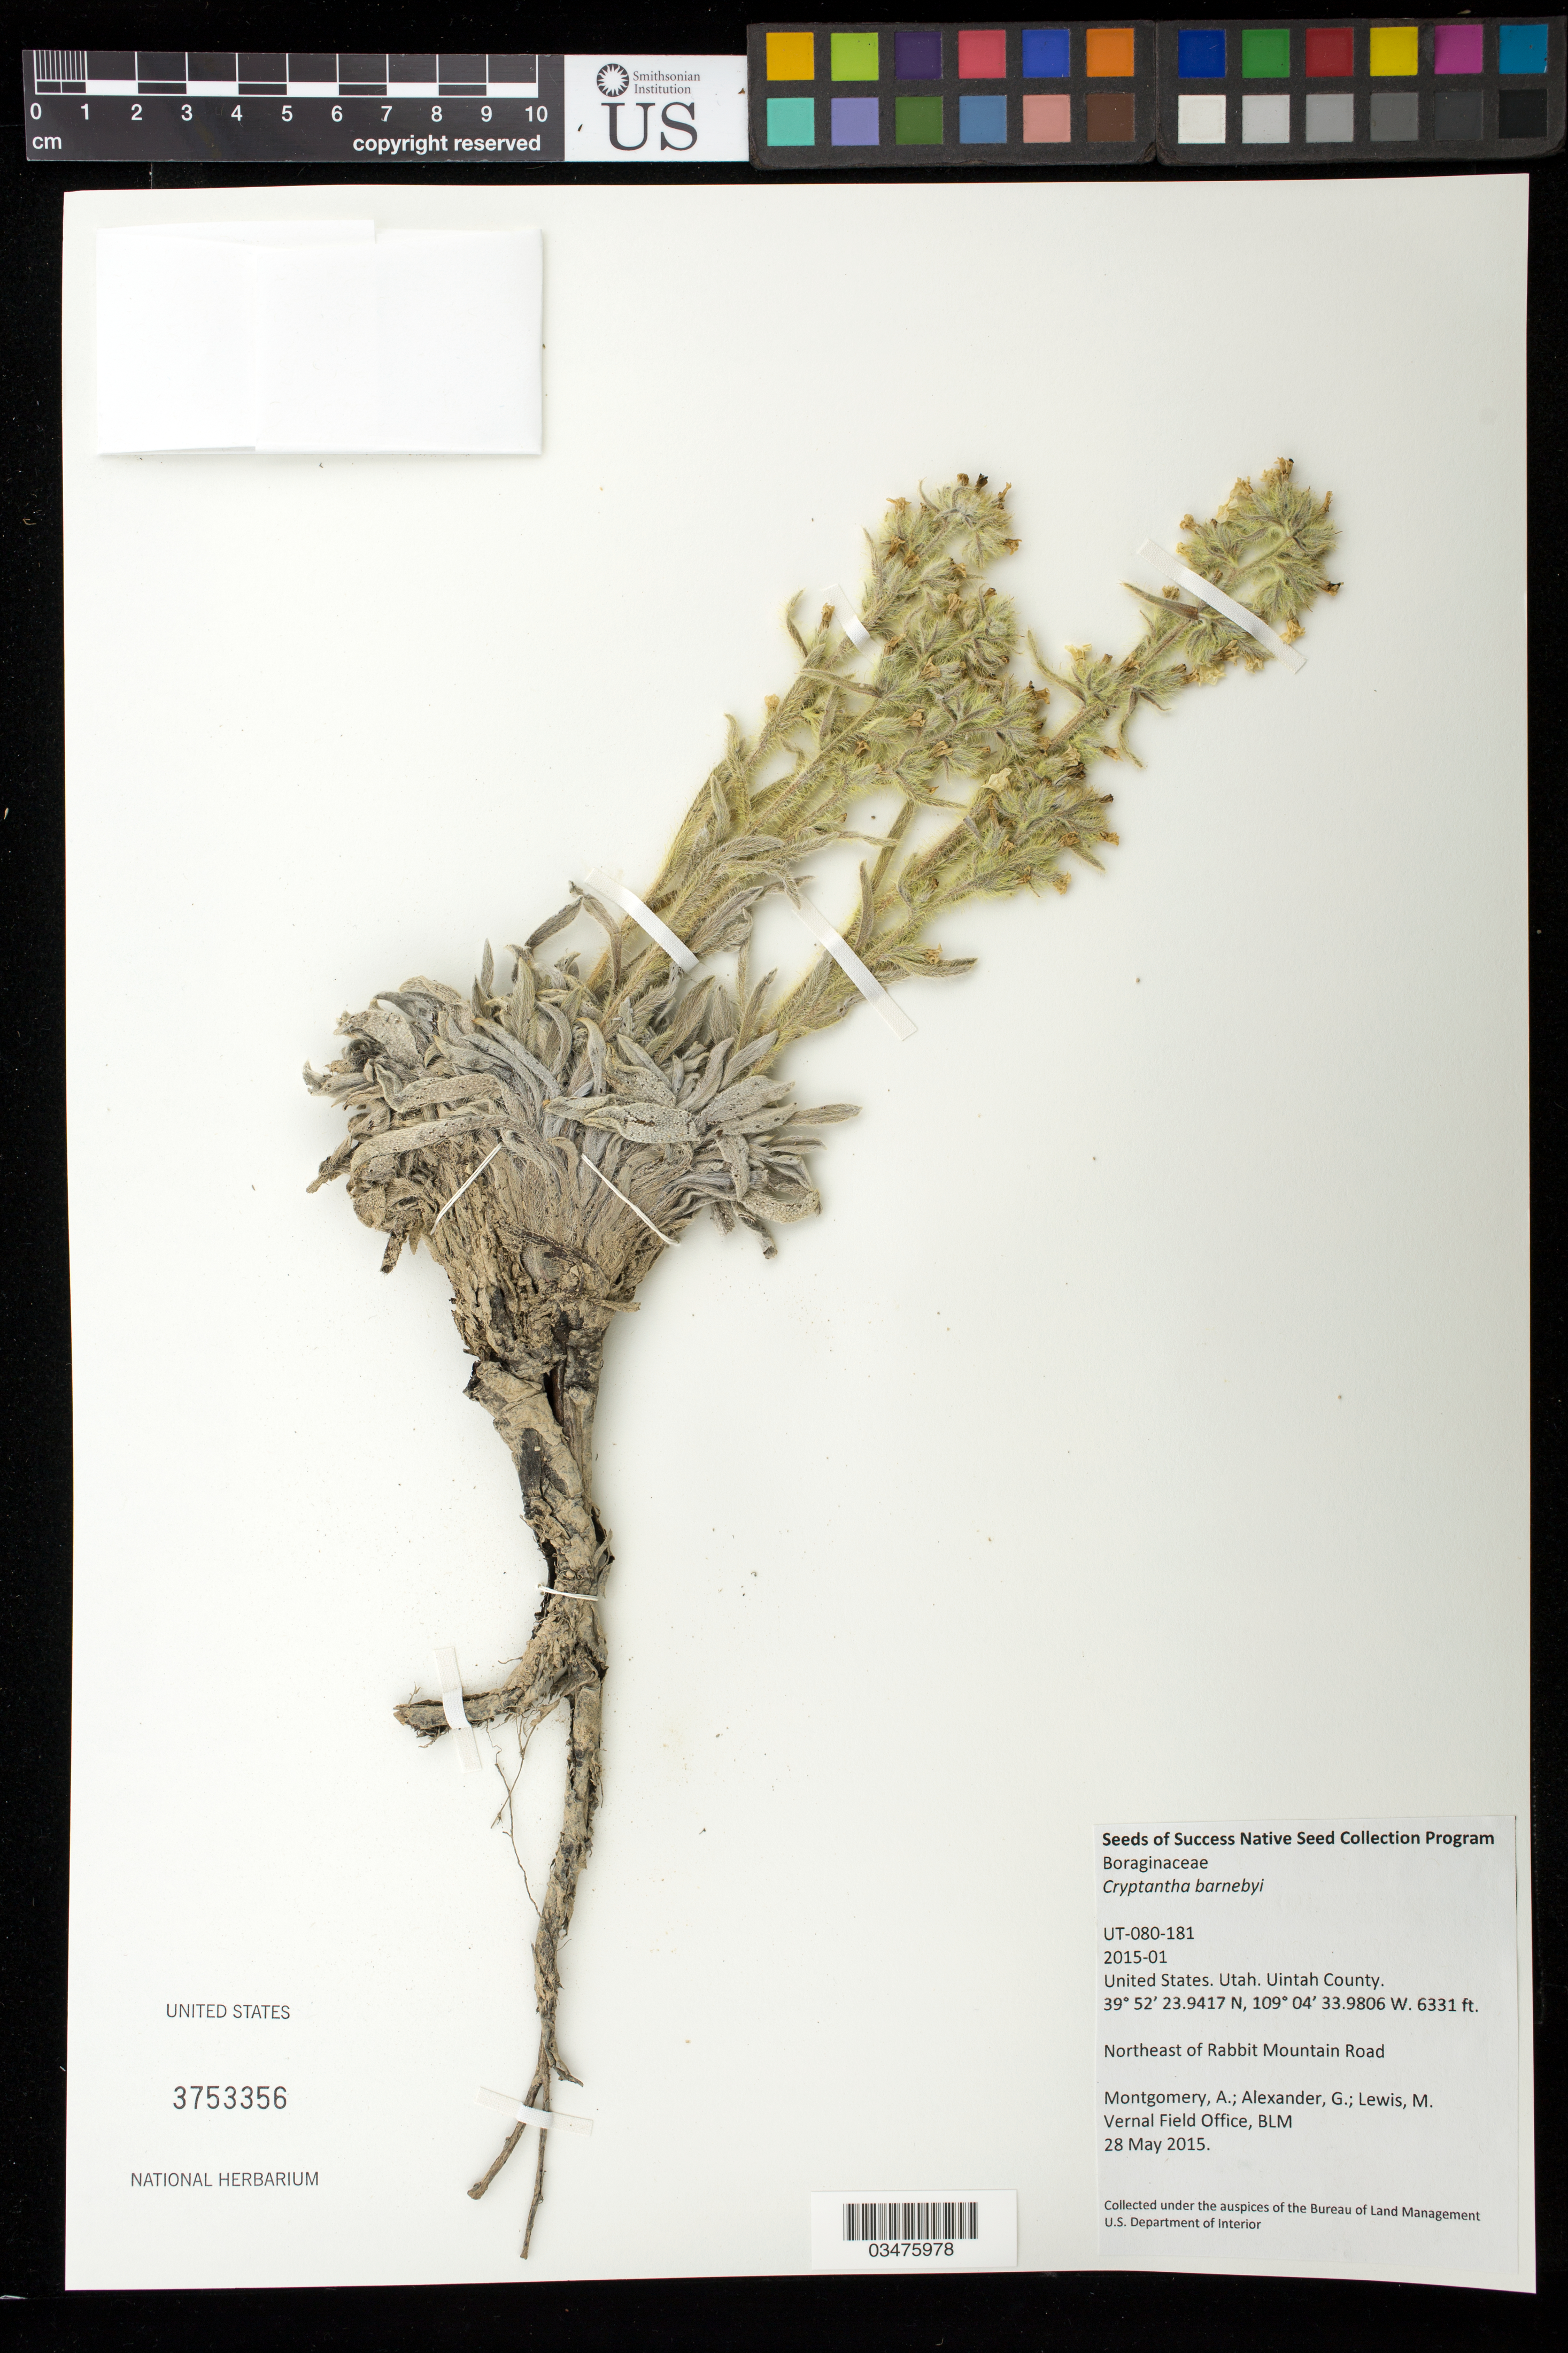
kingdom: Plantae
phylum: Tracheophyta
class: Magnoliopsida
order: Boraginales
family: Boraginaceae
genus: Cryptantha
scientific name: Cryptantha barnebyi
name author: I.M. Johnst.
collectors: A. Montgomery, G. Alexander & M. Lewis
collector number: UT-080-181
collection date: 2015-05-28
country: United States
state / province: Utah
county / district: Uintah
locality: NE of Rabbit Mountain Road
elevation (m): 1930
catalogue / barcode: US 3753356